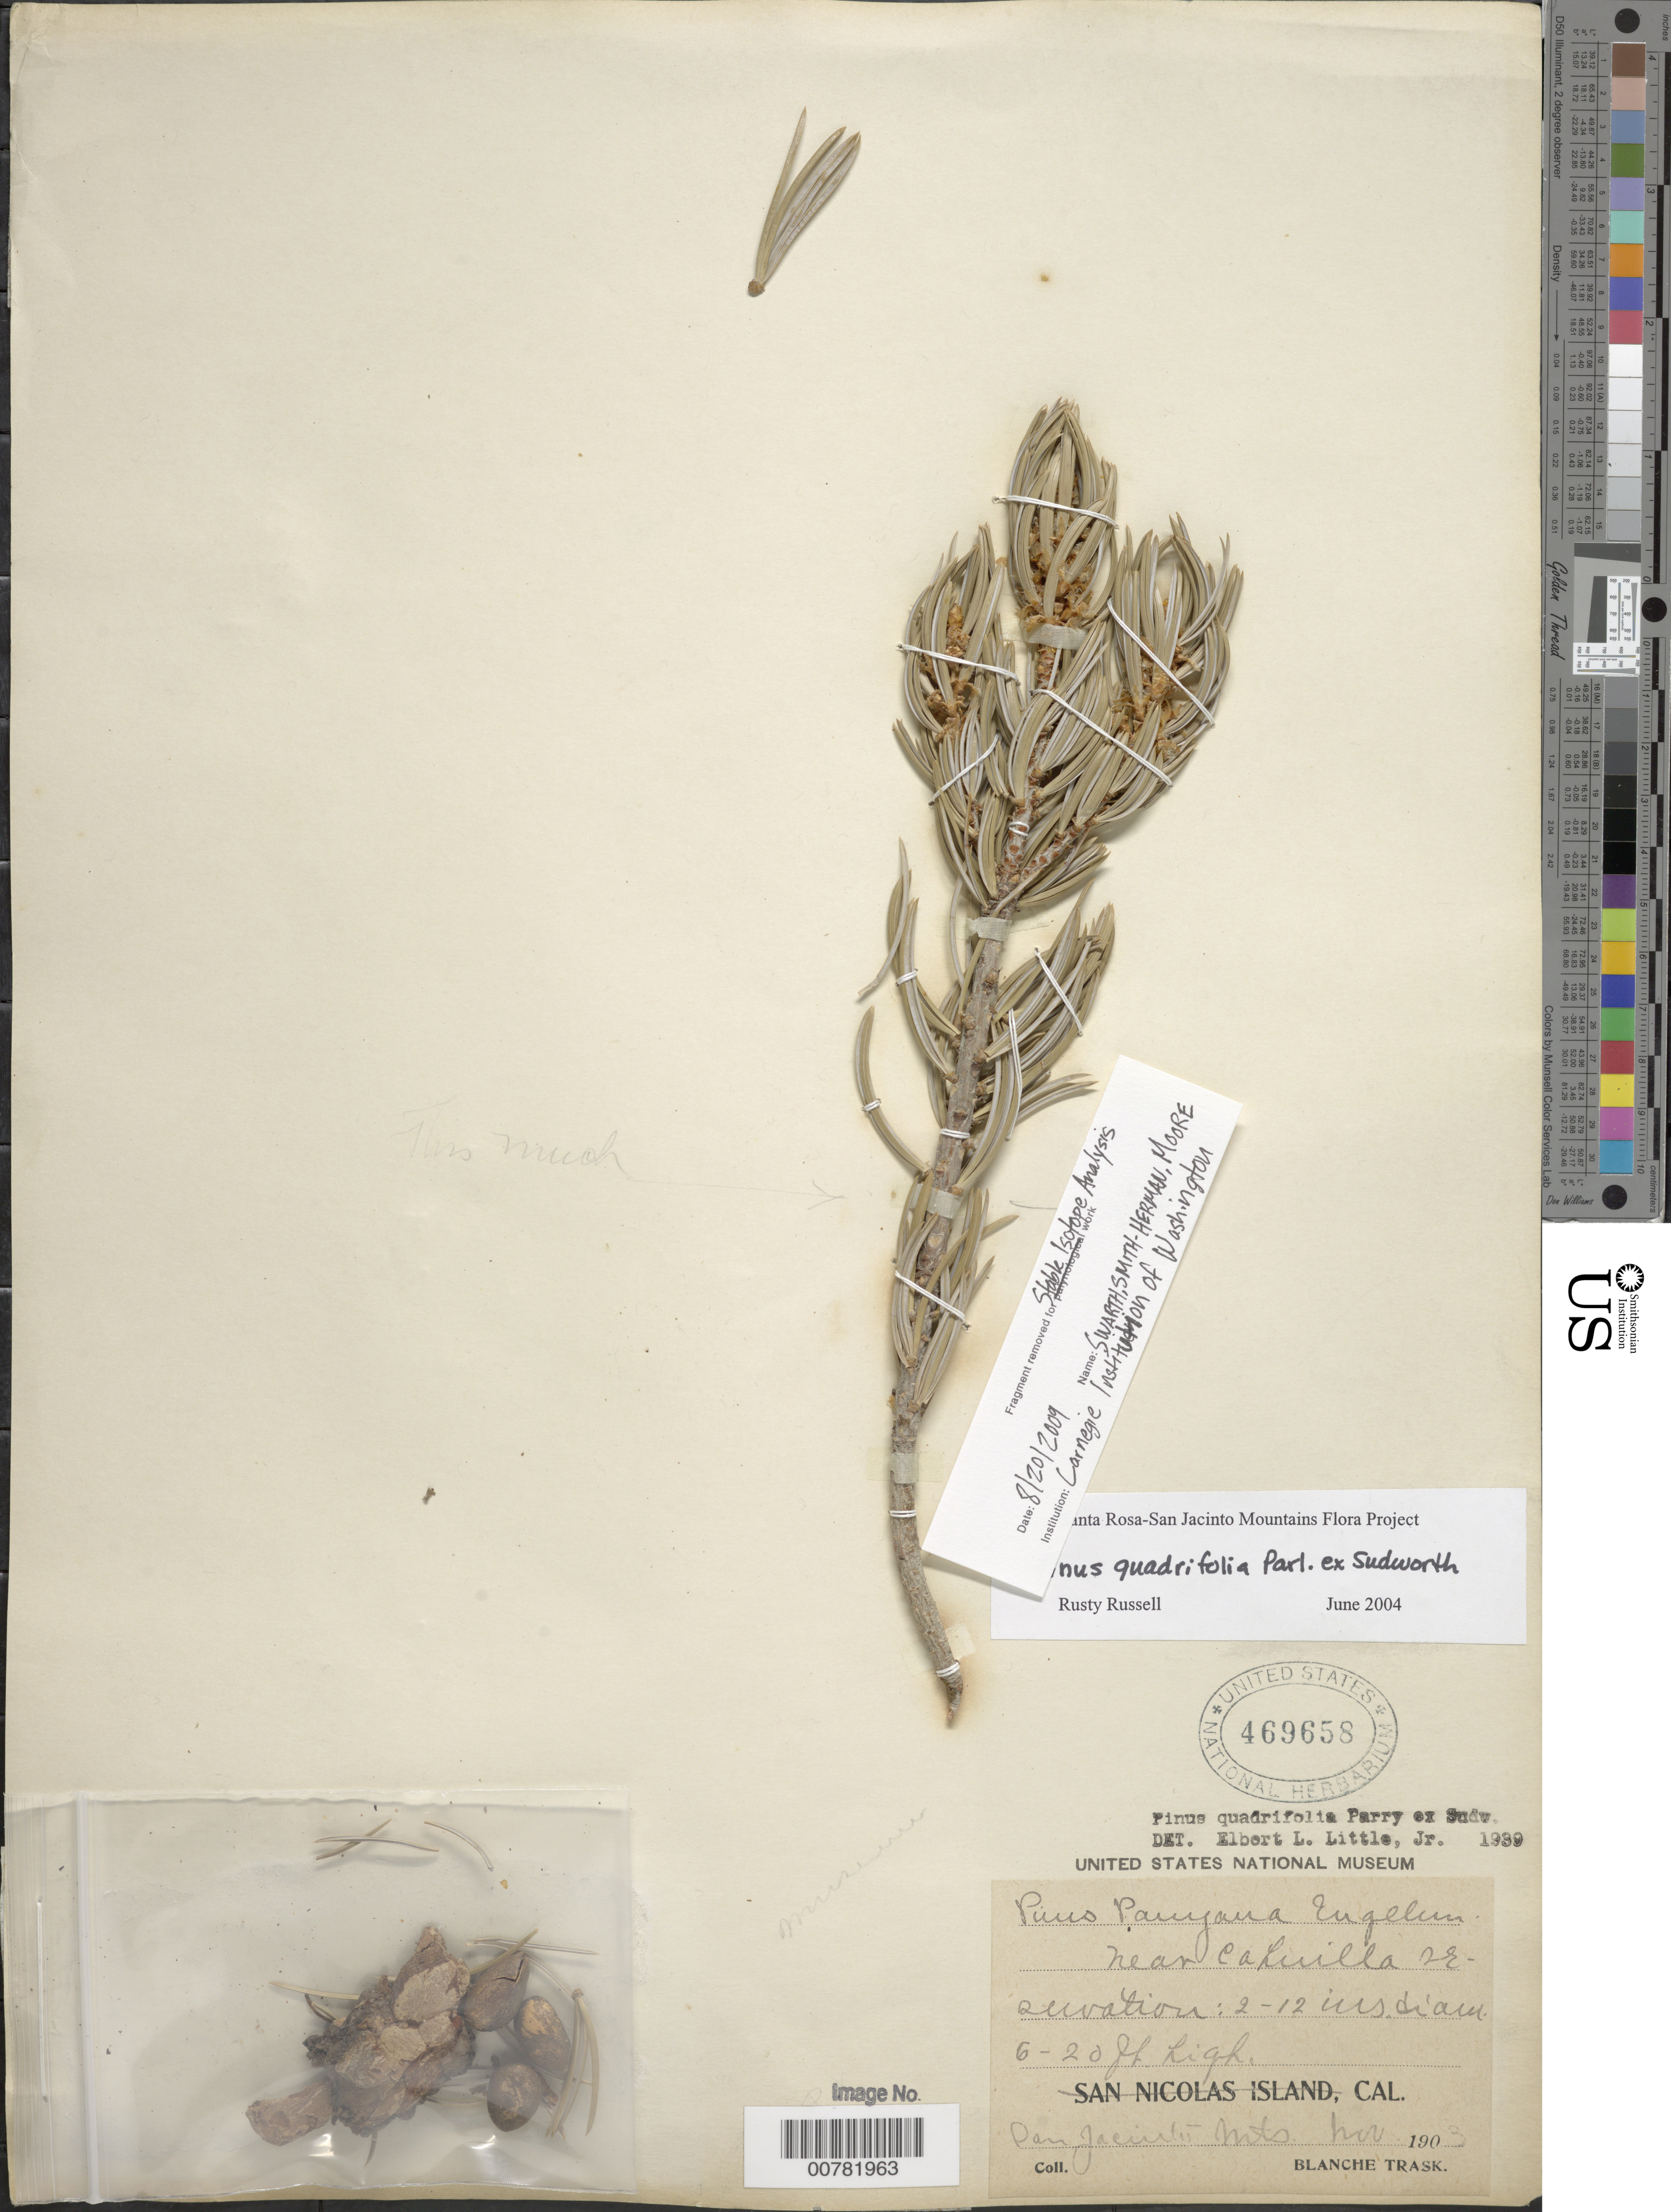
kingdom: Plantae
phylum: Tracheophyta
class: Pinopsida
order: Pinales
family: Pinaceae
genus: Pinus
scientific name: Pinus quadrifolia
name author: Parl. ex Sudw.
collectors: B. Trask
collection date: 1903-11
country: United States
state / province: California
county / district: Riverside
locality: San Jacinto Mts.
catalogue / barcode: US 469658